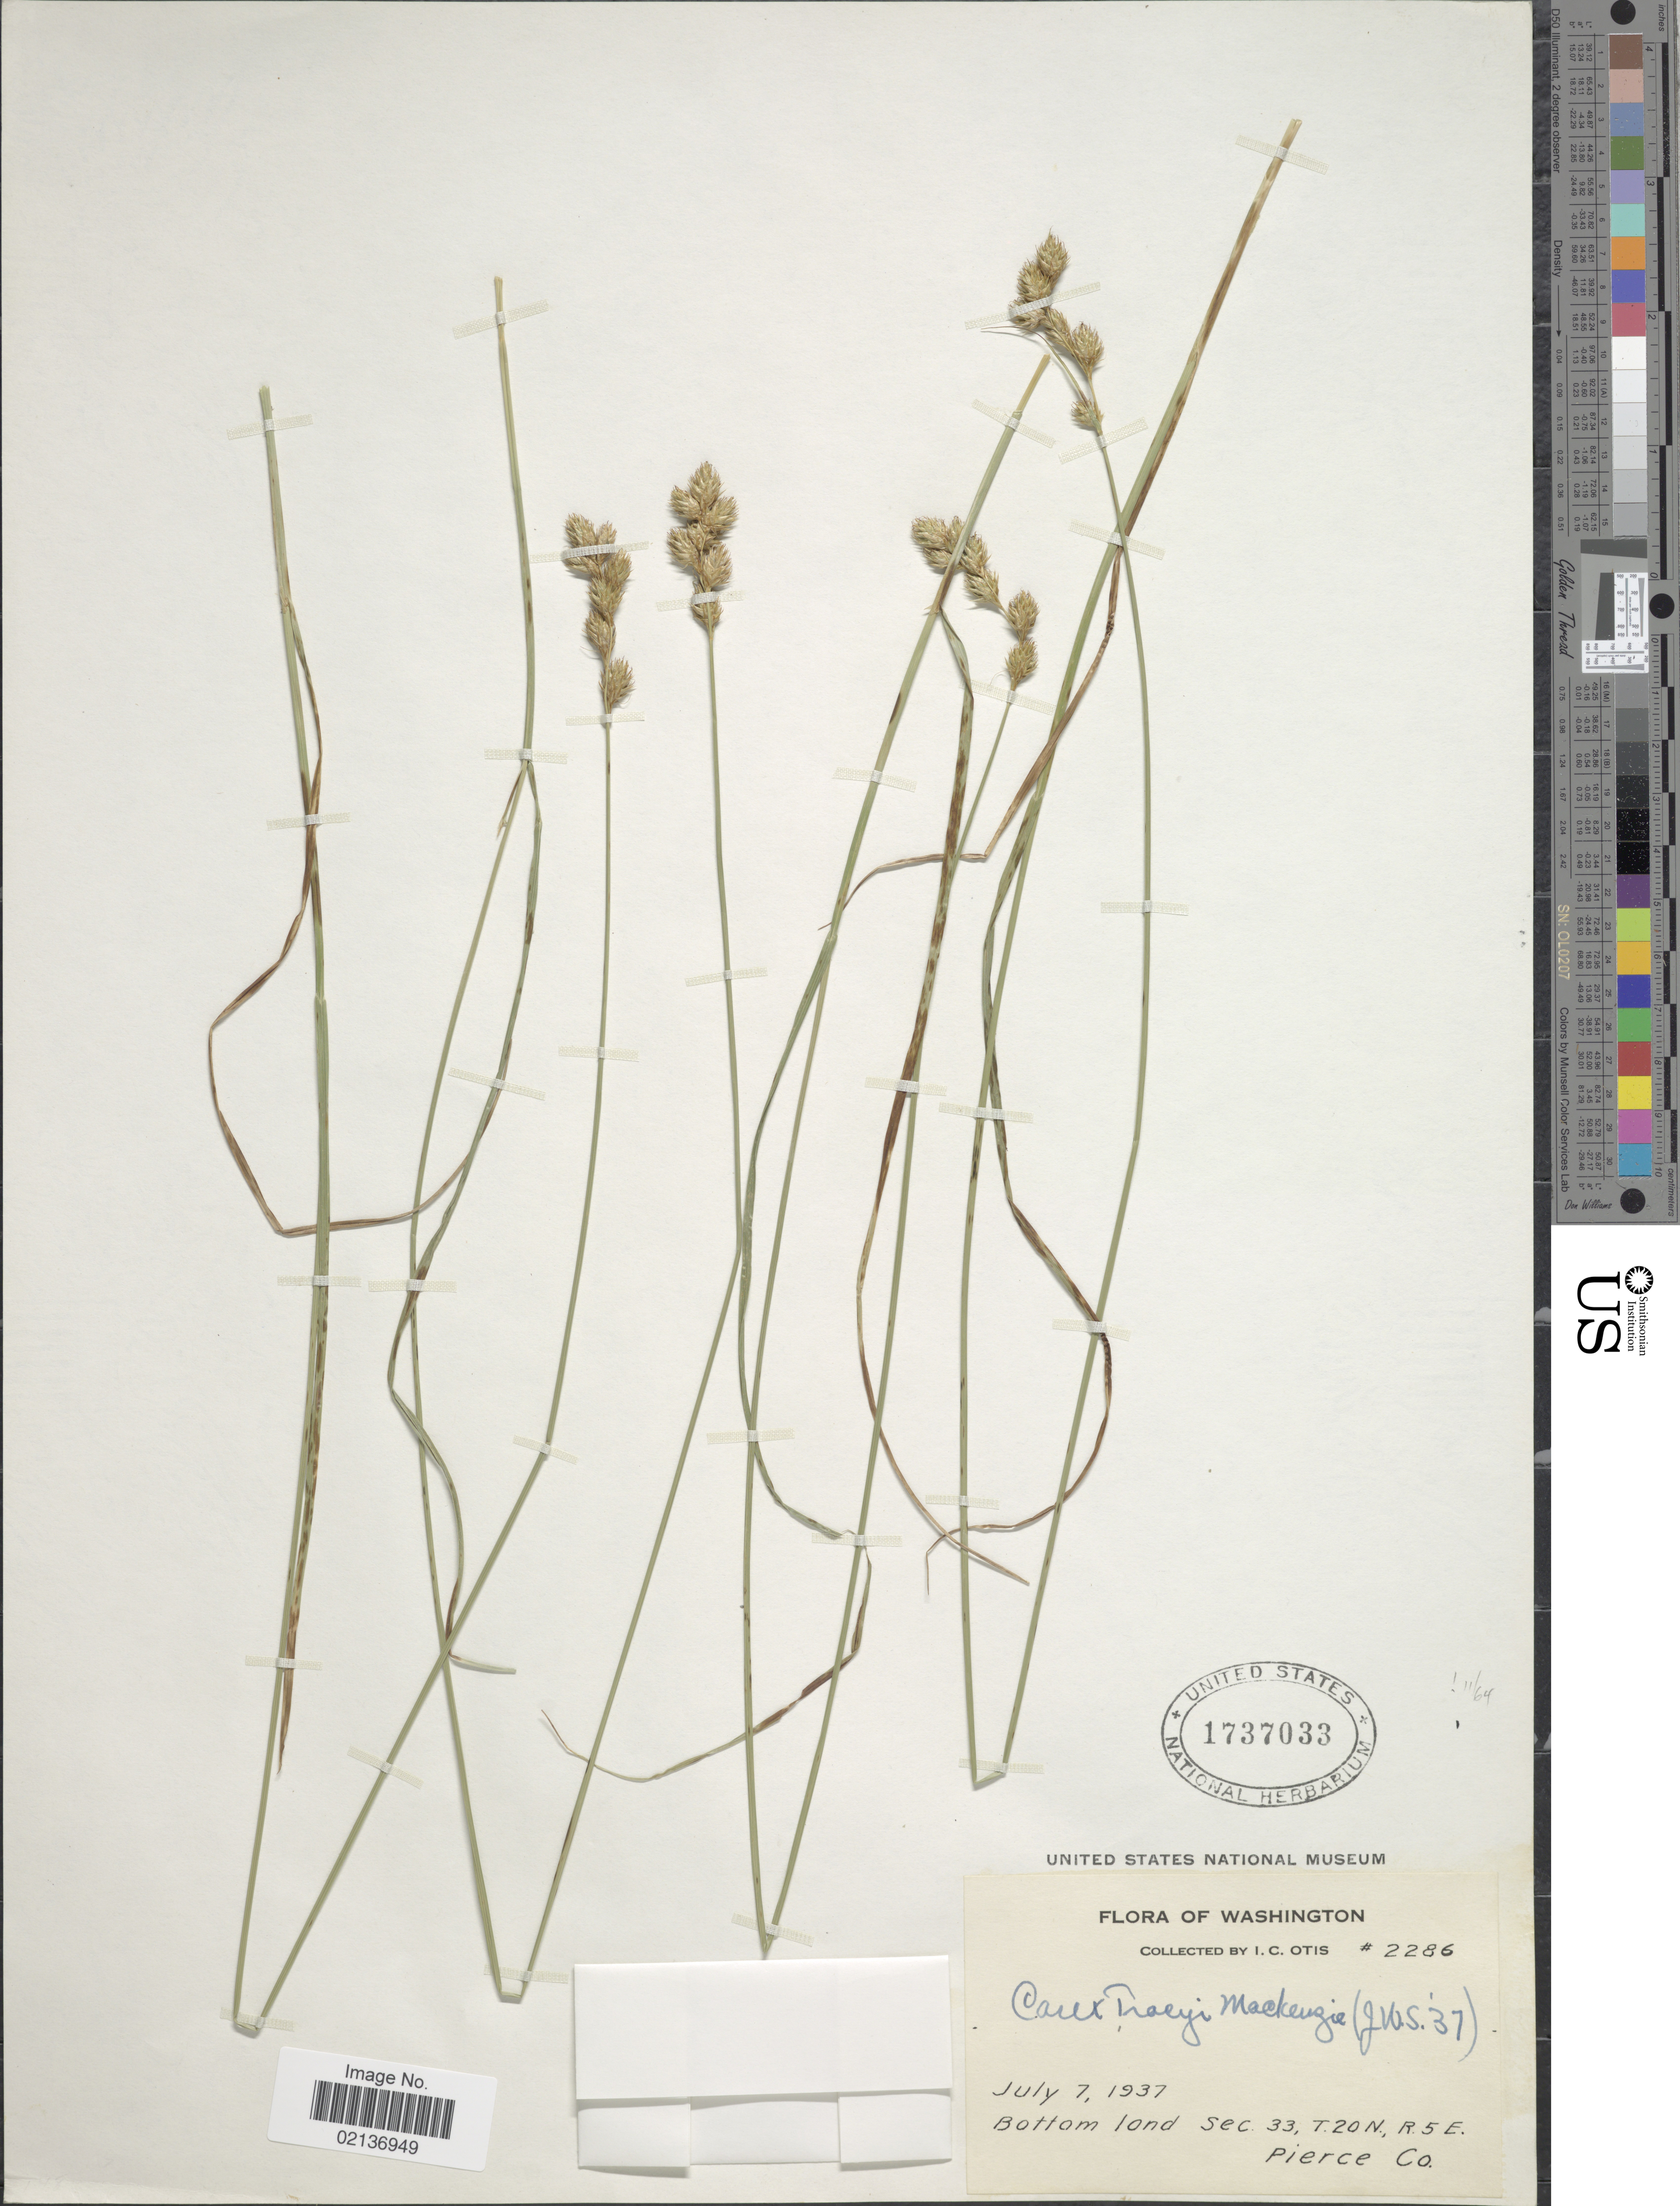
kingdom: Plantae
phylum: Tracheophyta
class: Liliopsida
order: Poales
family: Cyperaceae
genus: Carex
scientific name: Carex tracyi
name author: Mack.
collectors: I. C. Otis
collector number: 2286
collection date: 1937-07-07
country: United States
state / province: Washington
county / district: Pierce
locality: Bottom land Sec 33, T20N, R5E, Pierce Co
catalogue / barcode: US 1737033